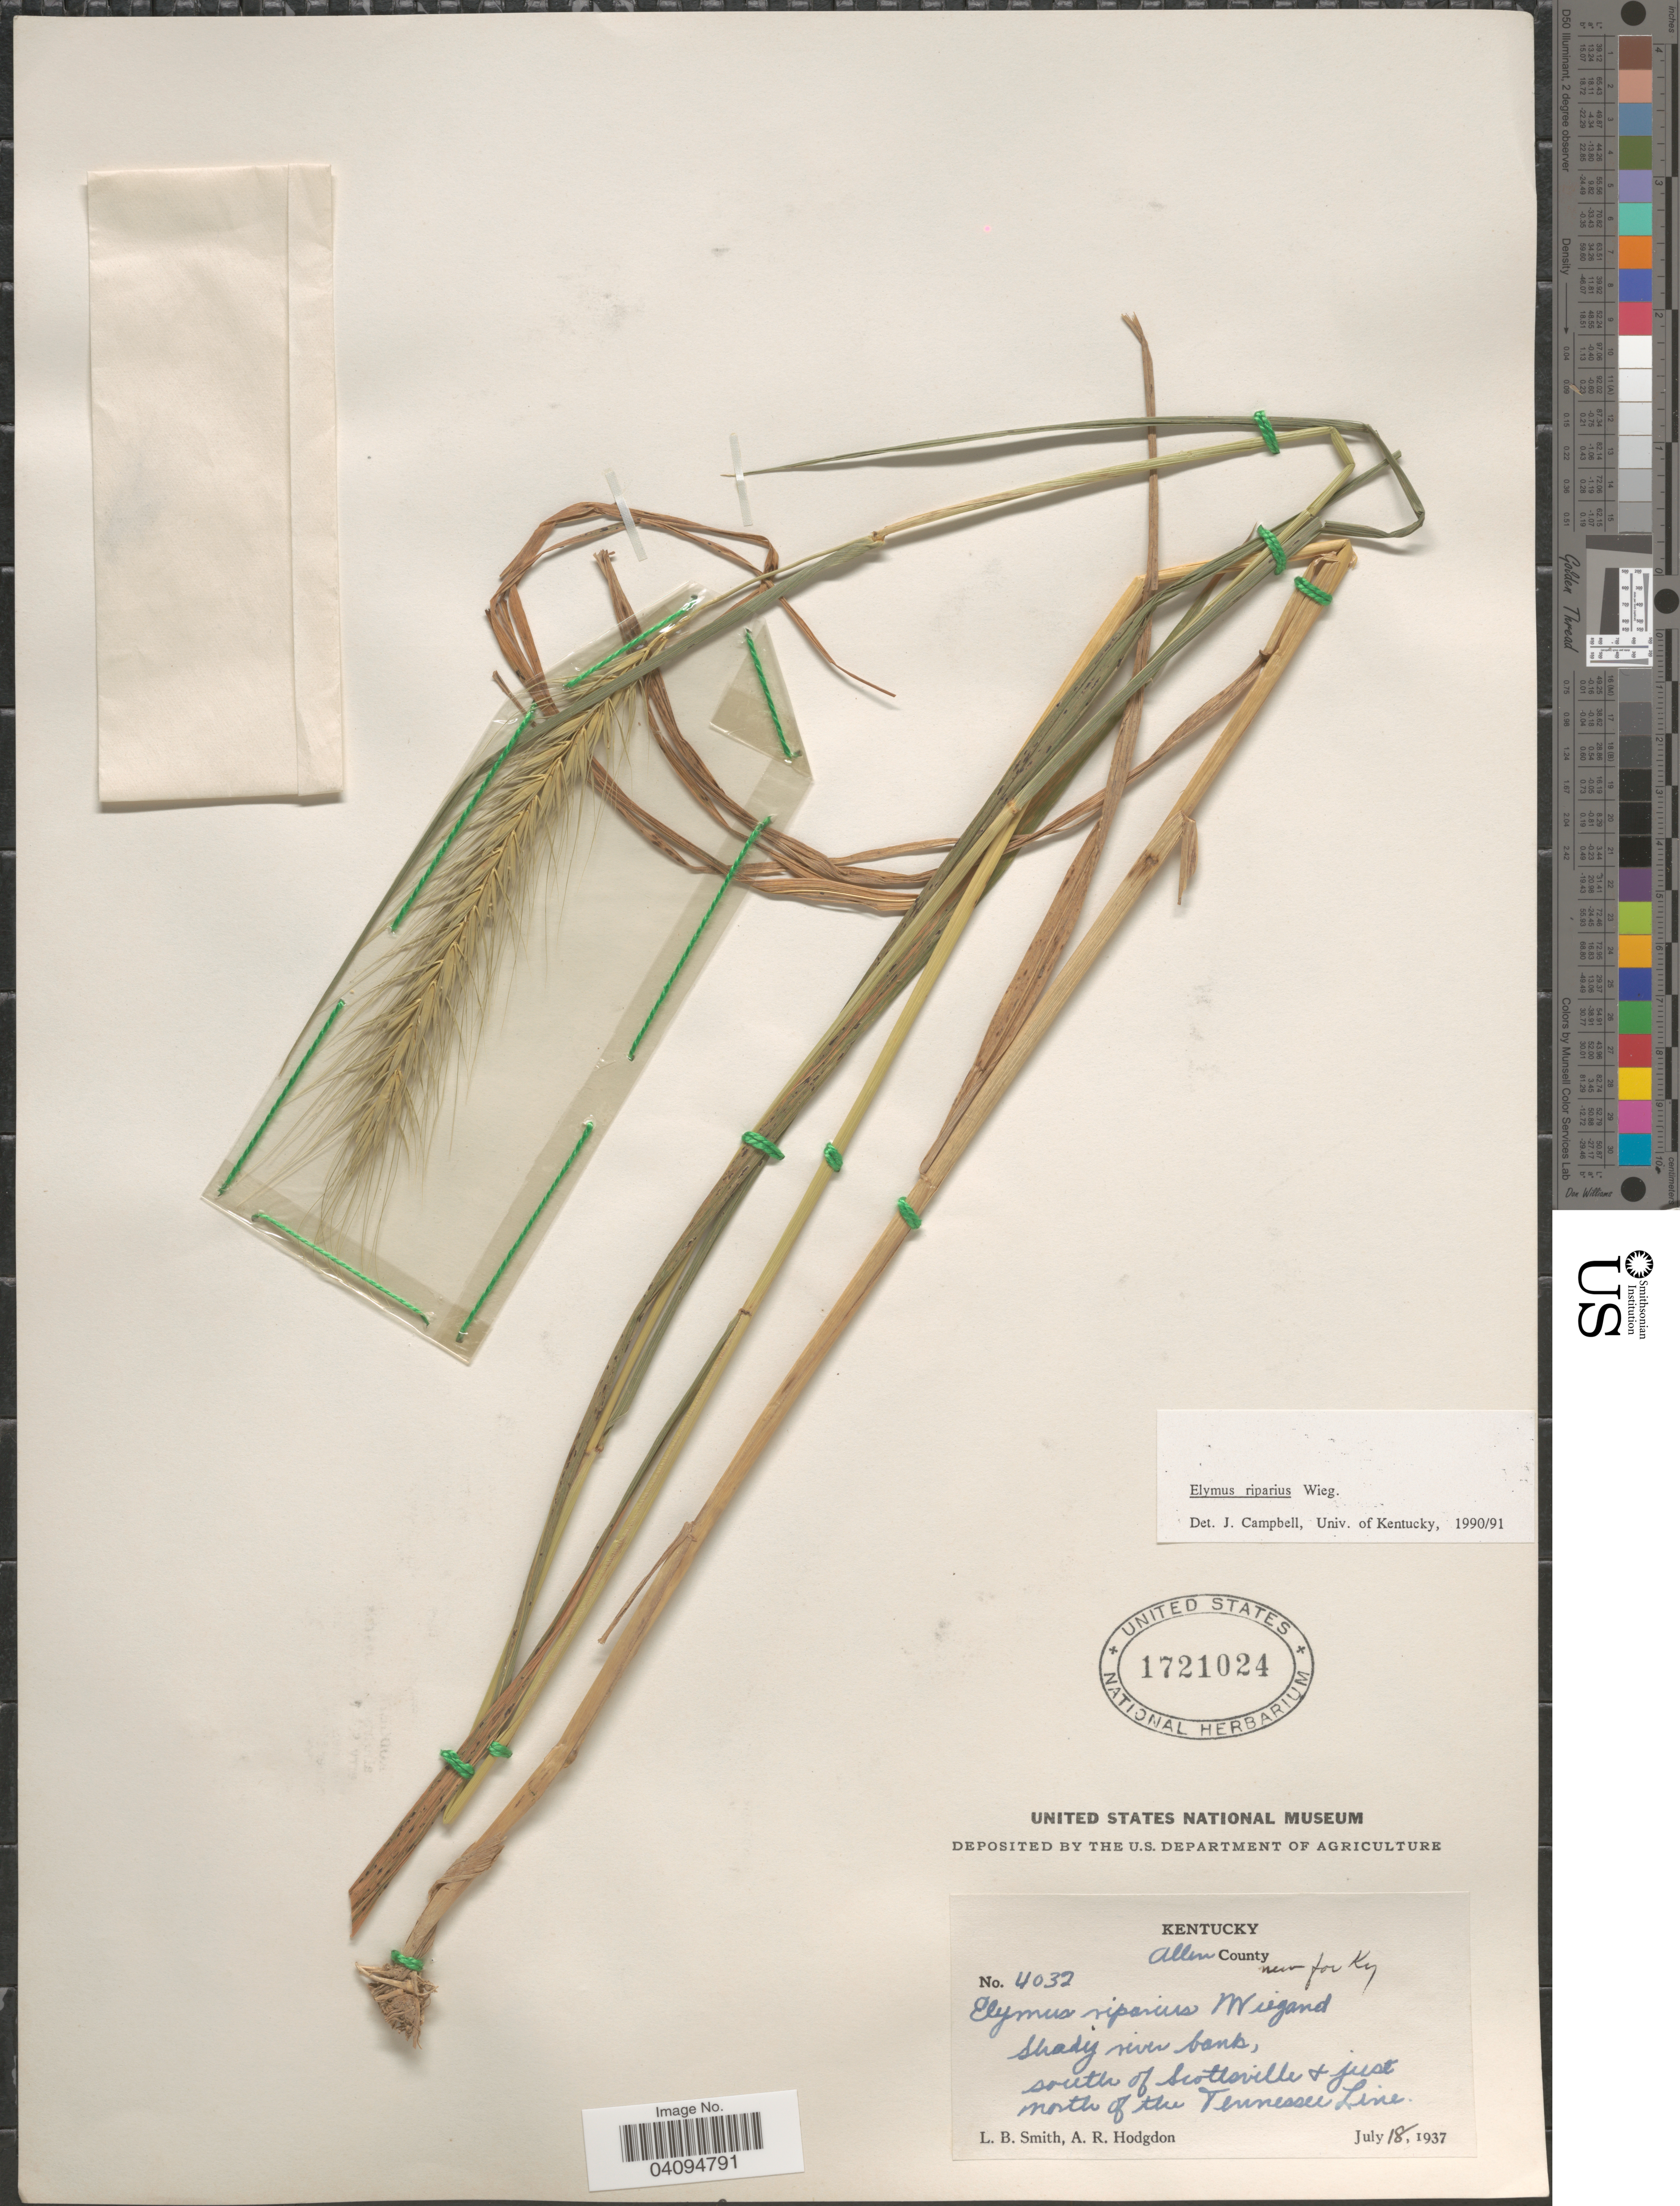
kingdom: Plantae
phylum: Tracheophyta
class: Liliopsida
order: Poales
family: Poaceae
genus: Elymus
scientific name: Elymus riparius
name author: Wiegand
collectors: L. Smith & A. R. Hodgdon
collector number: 4032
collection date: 1937-07-18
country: United States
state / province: Kentucky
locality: Allen County new for Ky. Shady river bank, south of Scottsville & just north of the Tennessee Line.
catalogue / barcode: US 1721024